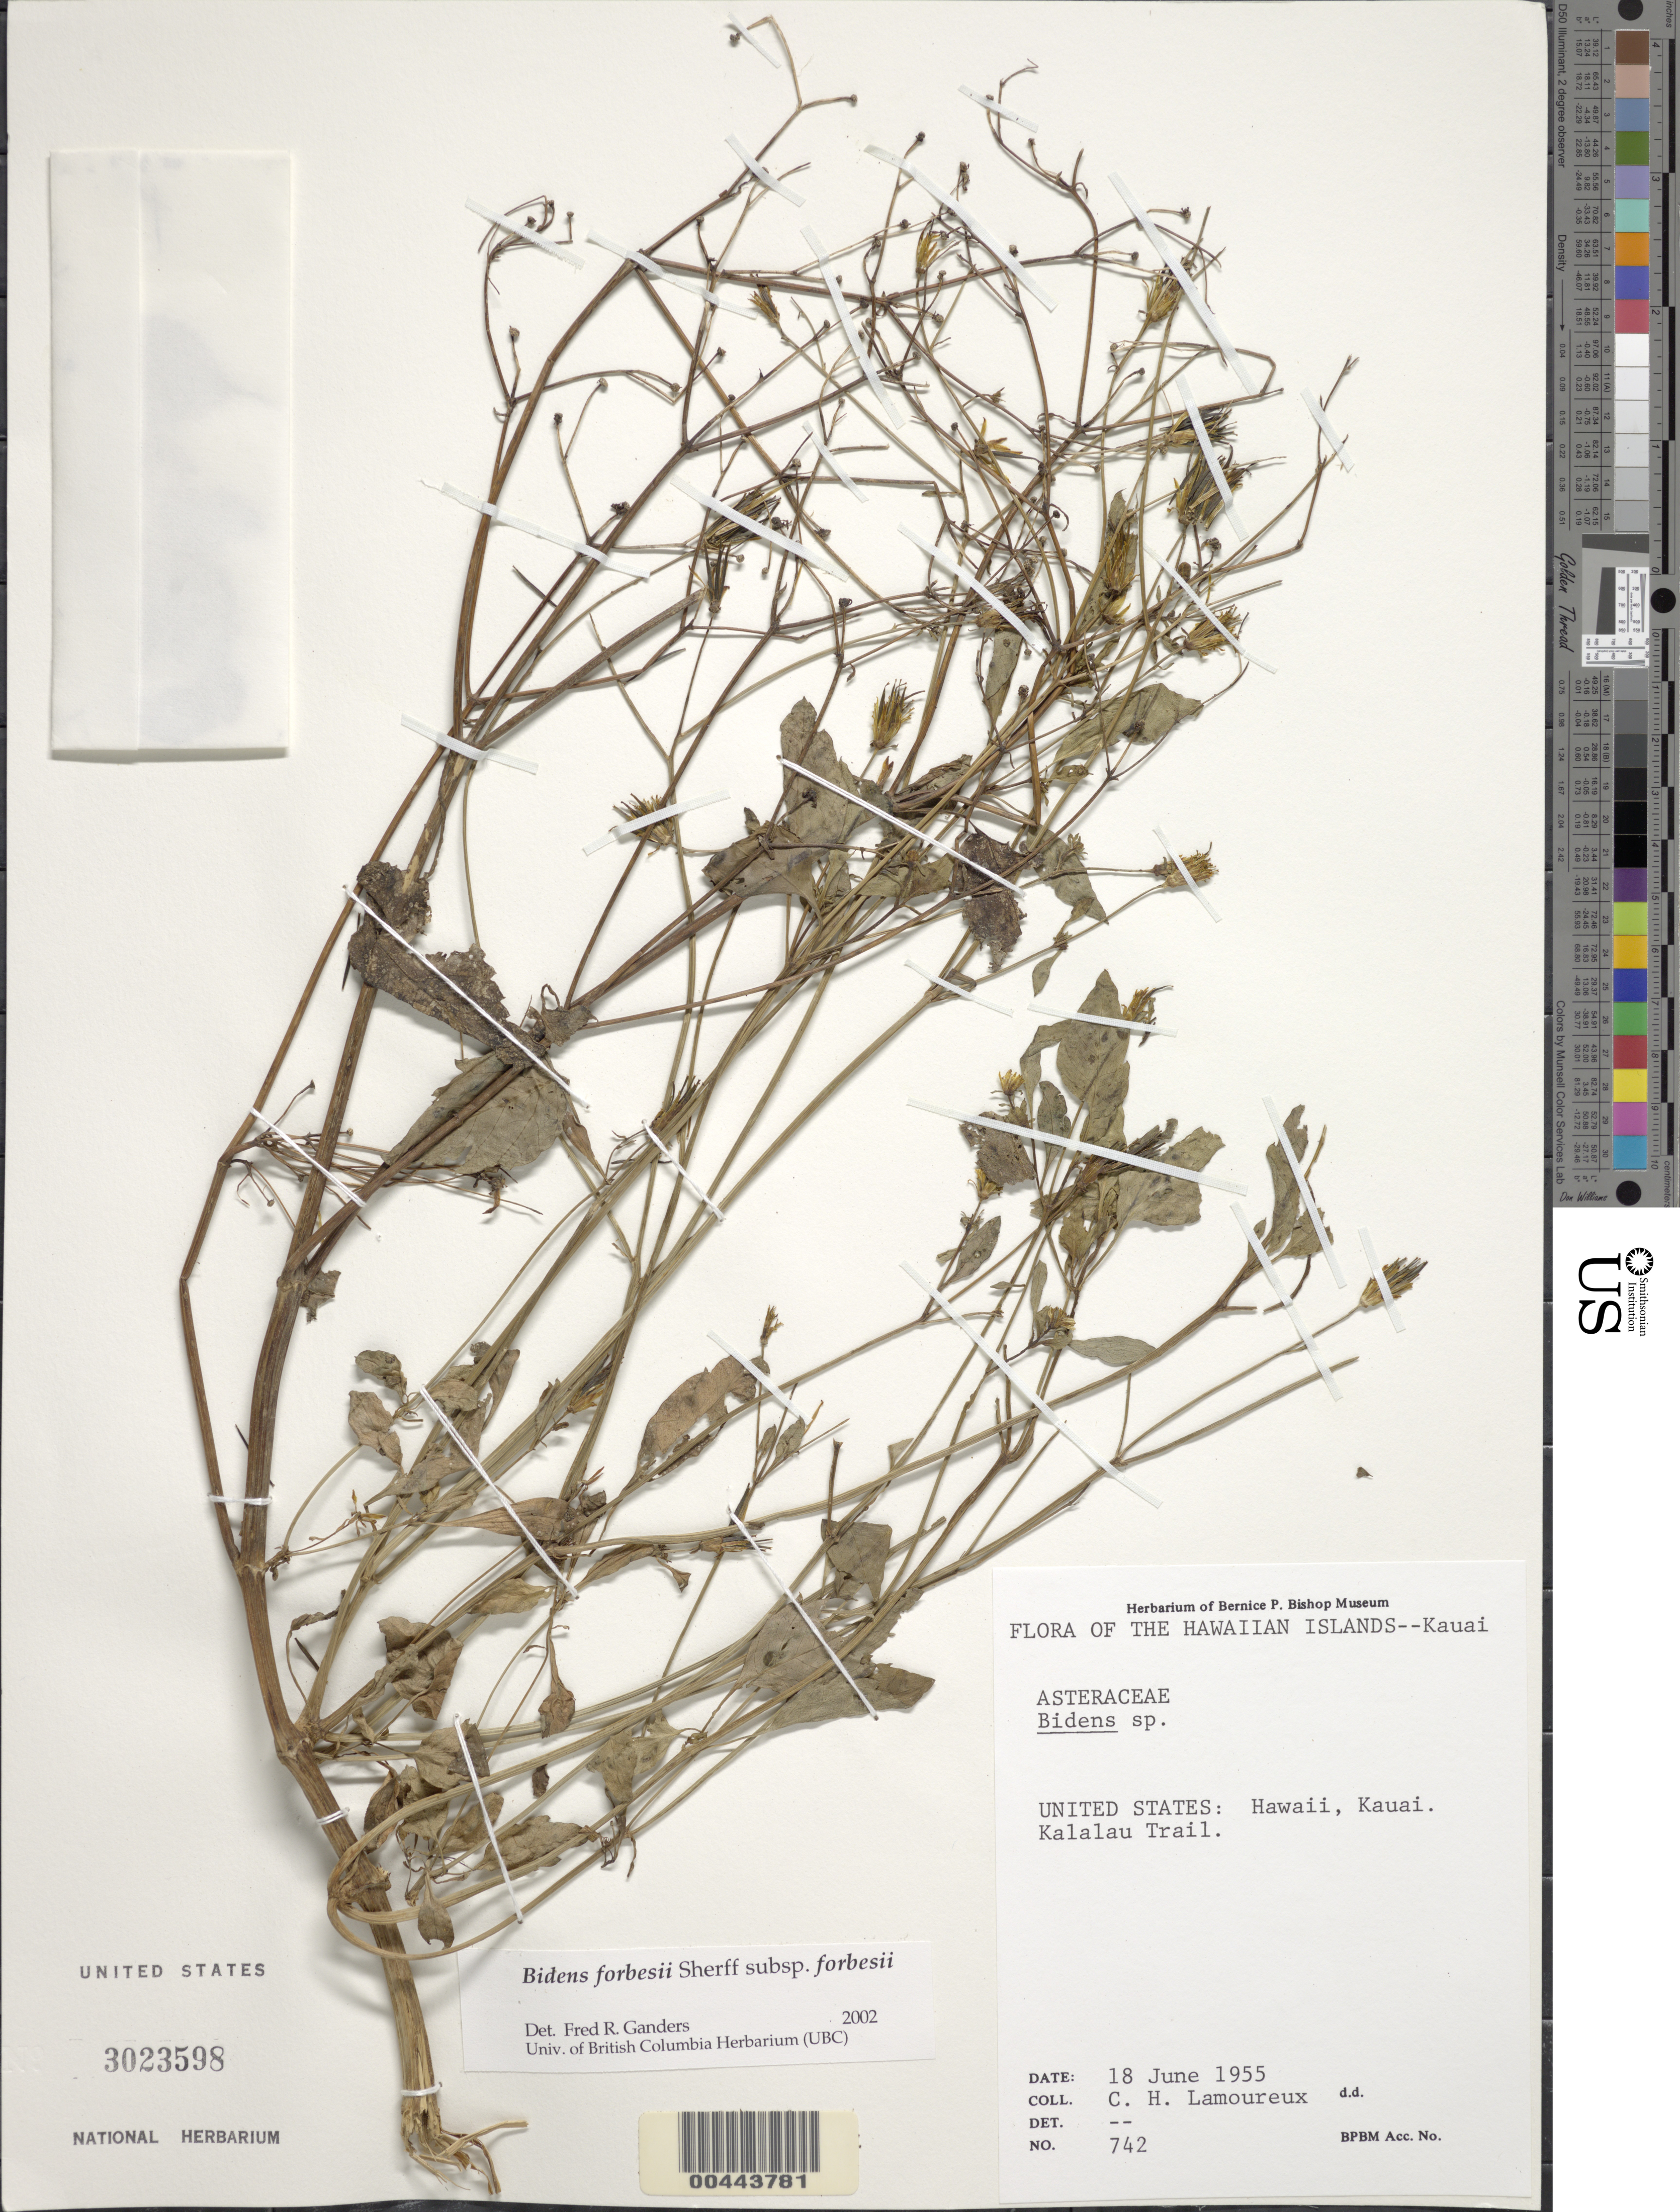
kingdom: Plantae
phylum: Tracheophyta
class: Magnoliopsida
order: Asterales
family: Asteraceae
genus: Bidens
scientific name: Bidens forbesii subsp. forbesii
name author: Sherff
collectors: C. H. Lamoureux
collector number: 742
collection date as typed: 18 Jun 1955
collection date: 1955-06-18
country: United States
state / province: Hawaii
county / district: Kauai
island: Kaua'i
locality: Kalalau Trail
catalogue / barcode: US 3023598